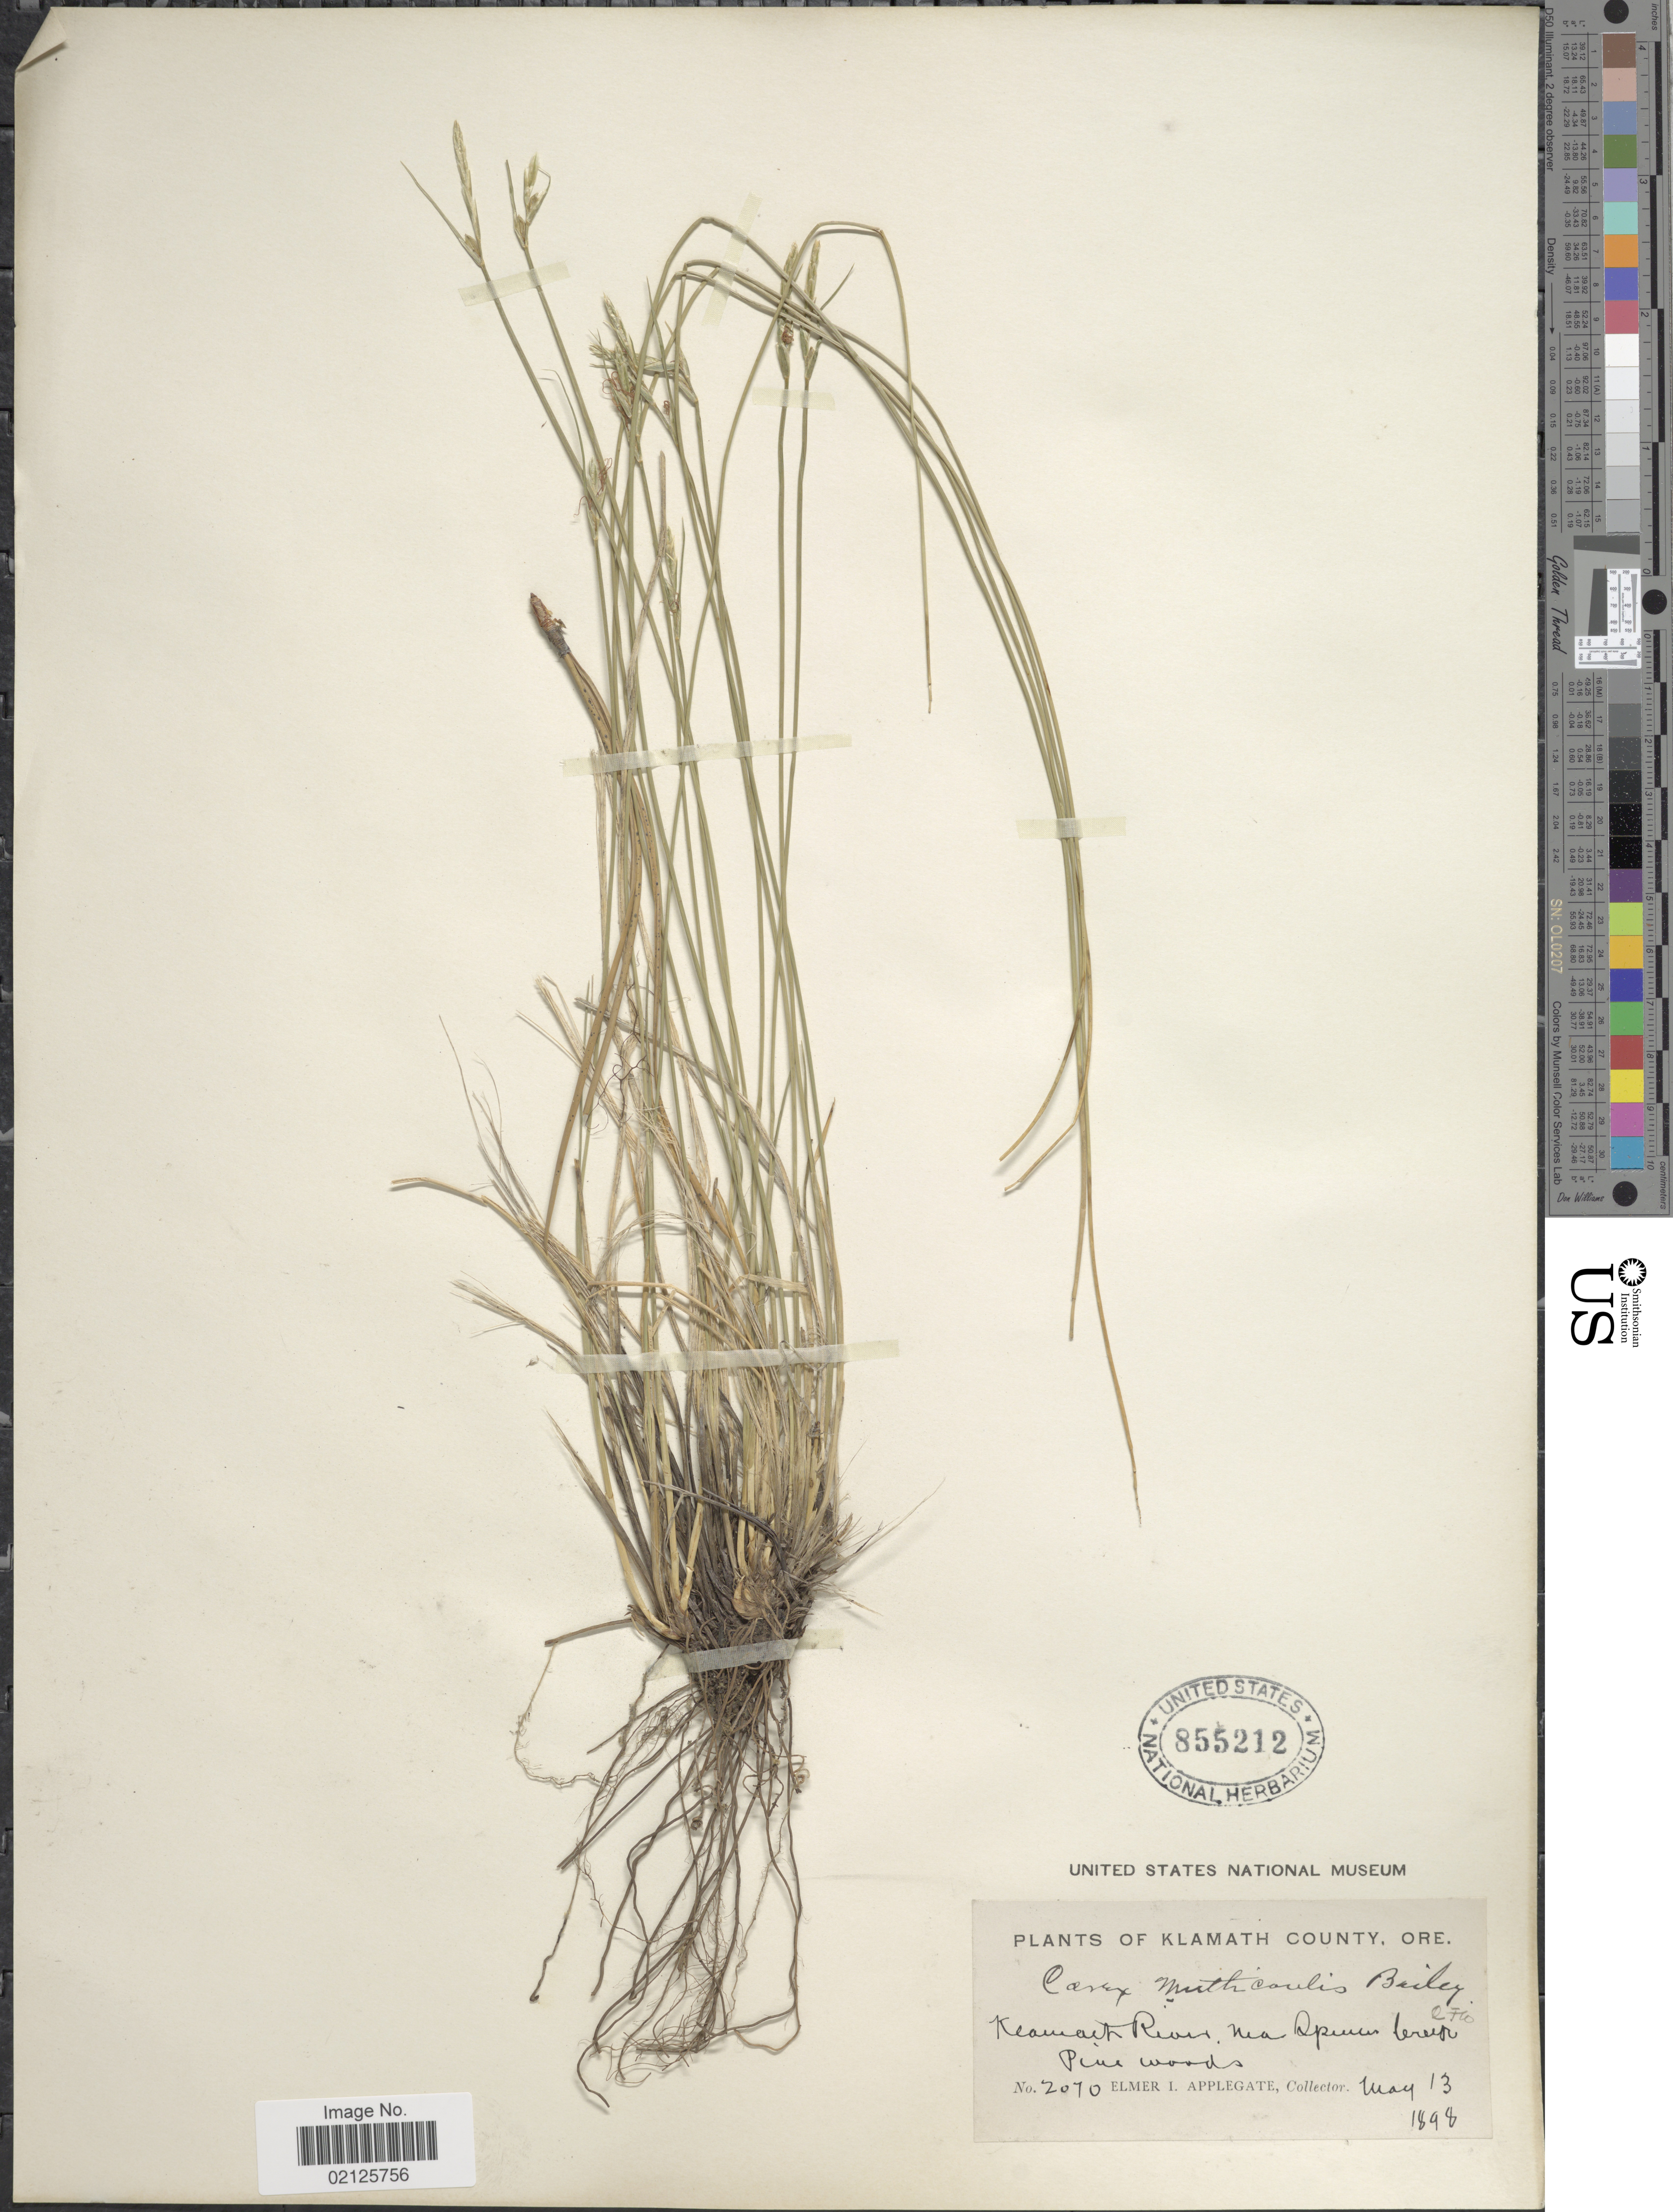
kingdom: Plantae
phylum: Tracheophyta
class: Liliopsida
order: Poales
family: Cyperaceae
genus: Carex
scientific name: Carex multicaulis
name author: L.H. Bailey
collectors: E. I. Applegate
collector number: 2070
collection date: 1898-05-13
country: United States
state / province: Oregon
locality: Klamath County, Klamath River, Spencer Creek, Pine woods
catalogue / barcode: US 855212